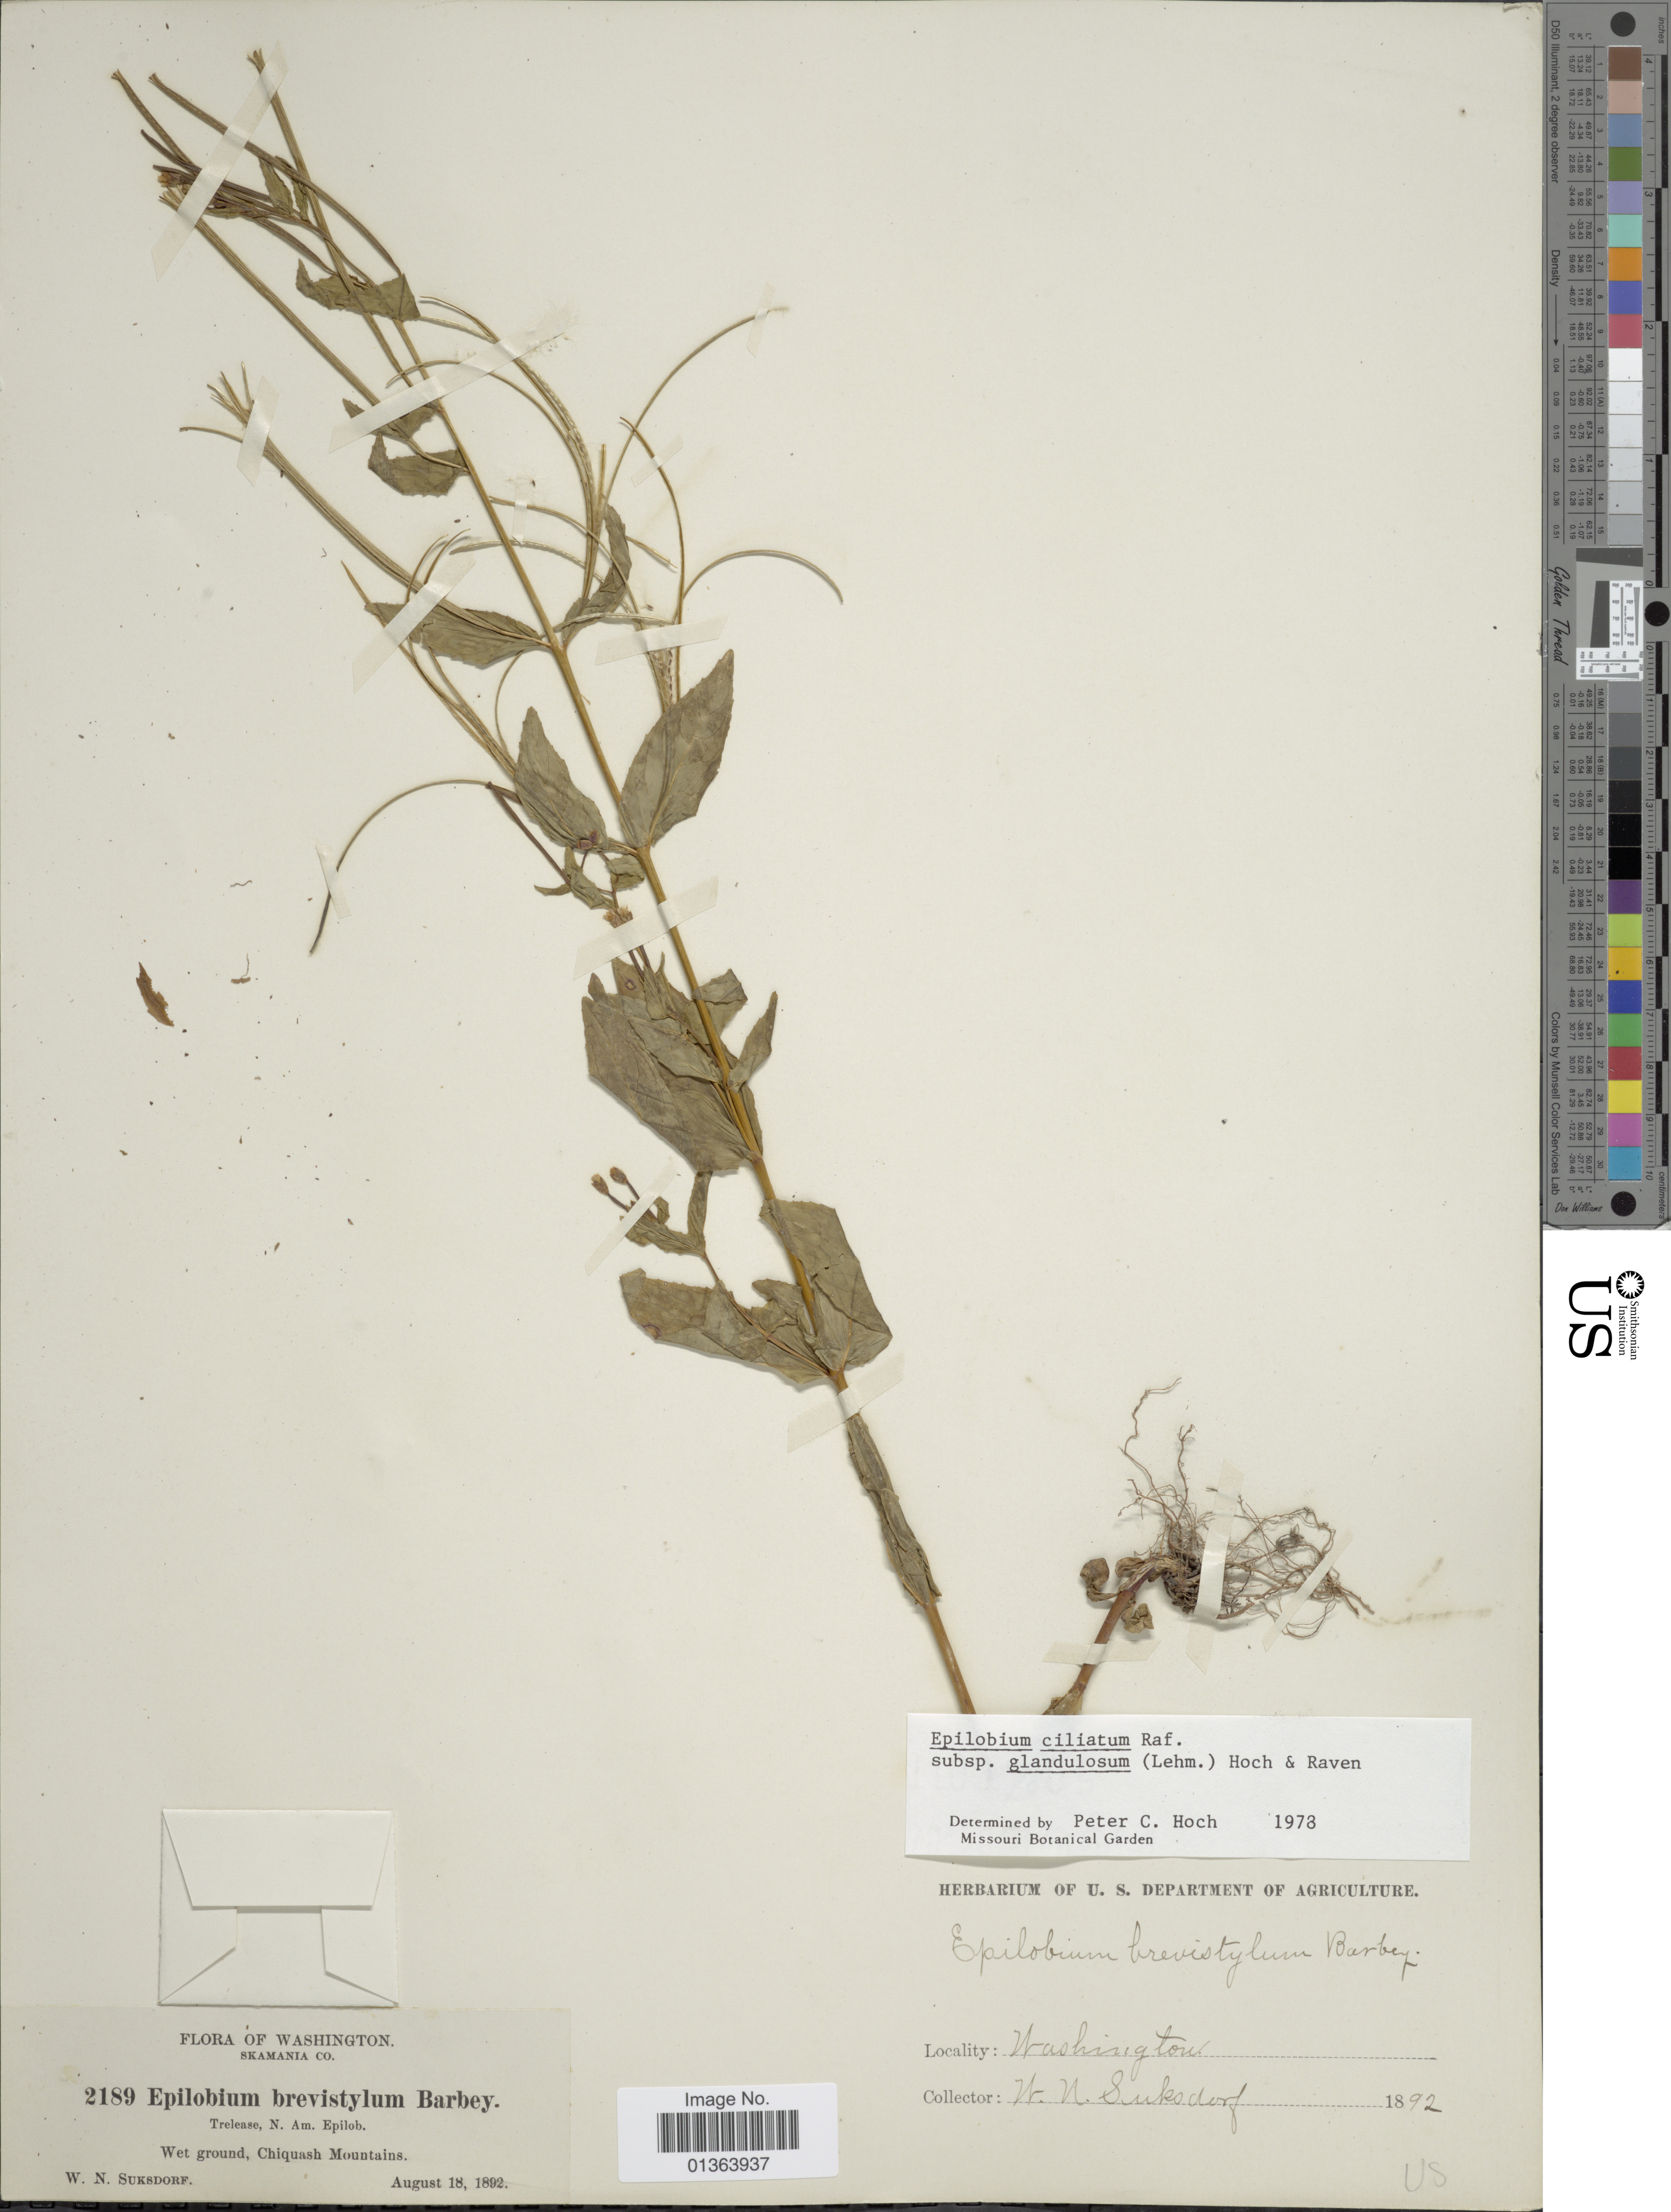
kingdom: Plantae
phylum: Tracheophyta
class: Magnoliopsida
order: Myrtales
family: Onagraceae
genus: Epilobium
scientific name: Epilobium ciliatum subsp. glandulosum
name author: (Lehm.) Hoch & P.H. Raven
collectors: W. N. Suksdorf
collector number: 2189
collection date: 1892-08-18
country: United States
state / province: Washington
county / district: Skamania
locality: Skamania Co. Chiquash Mountains.